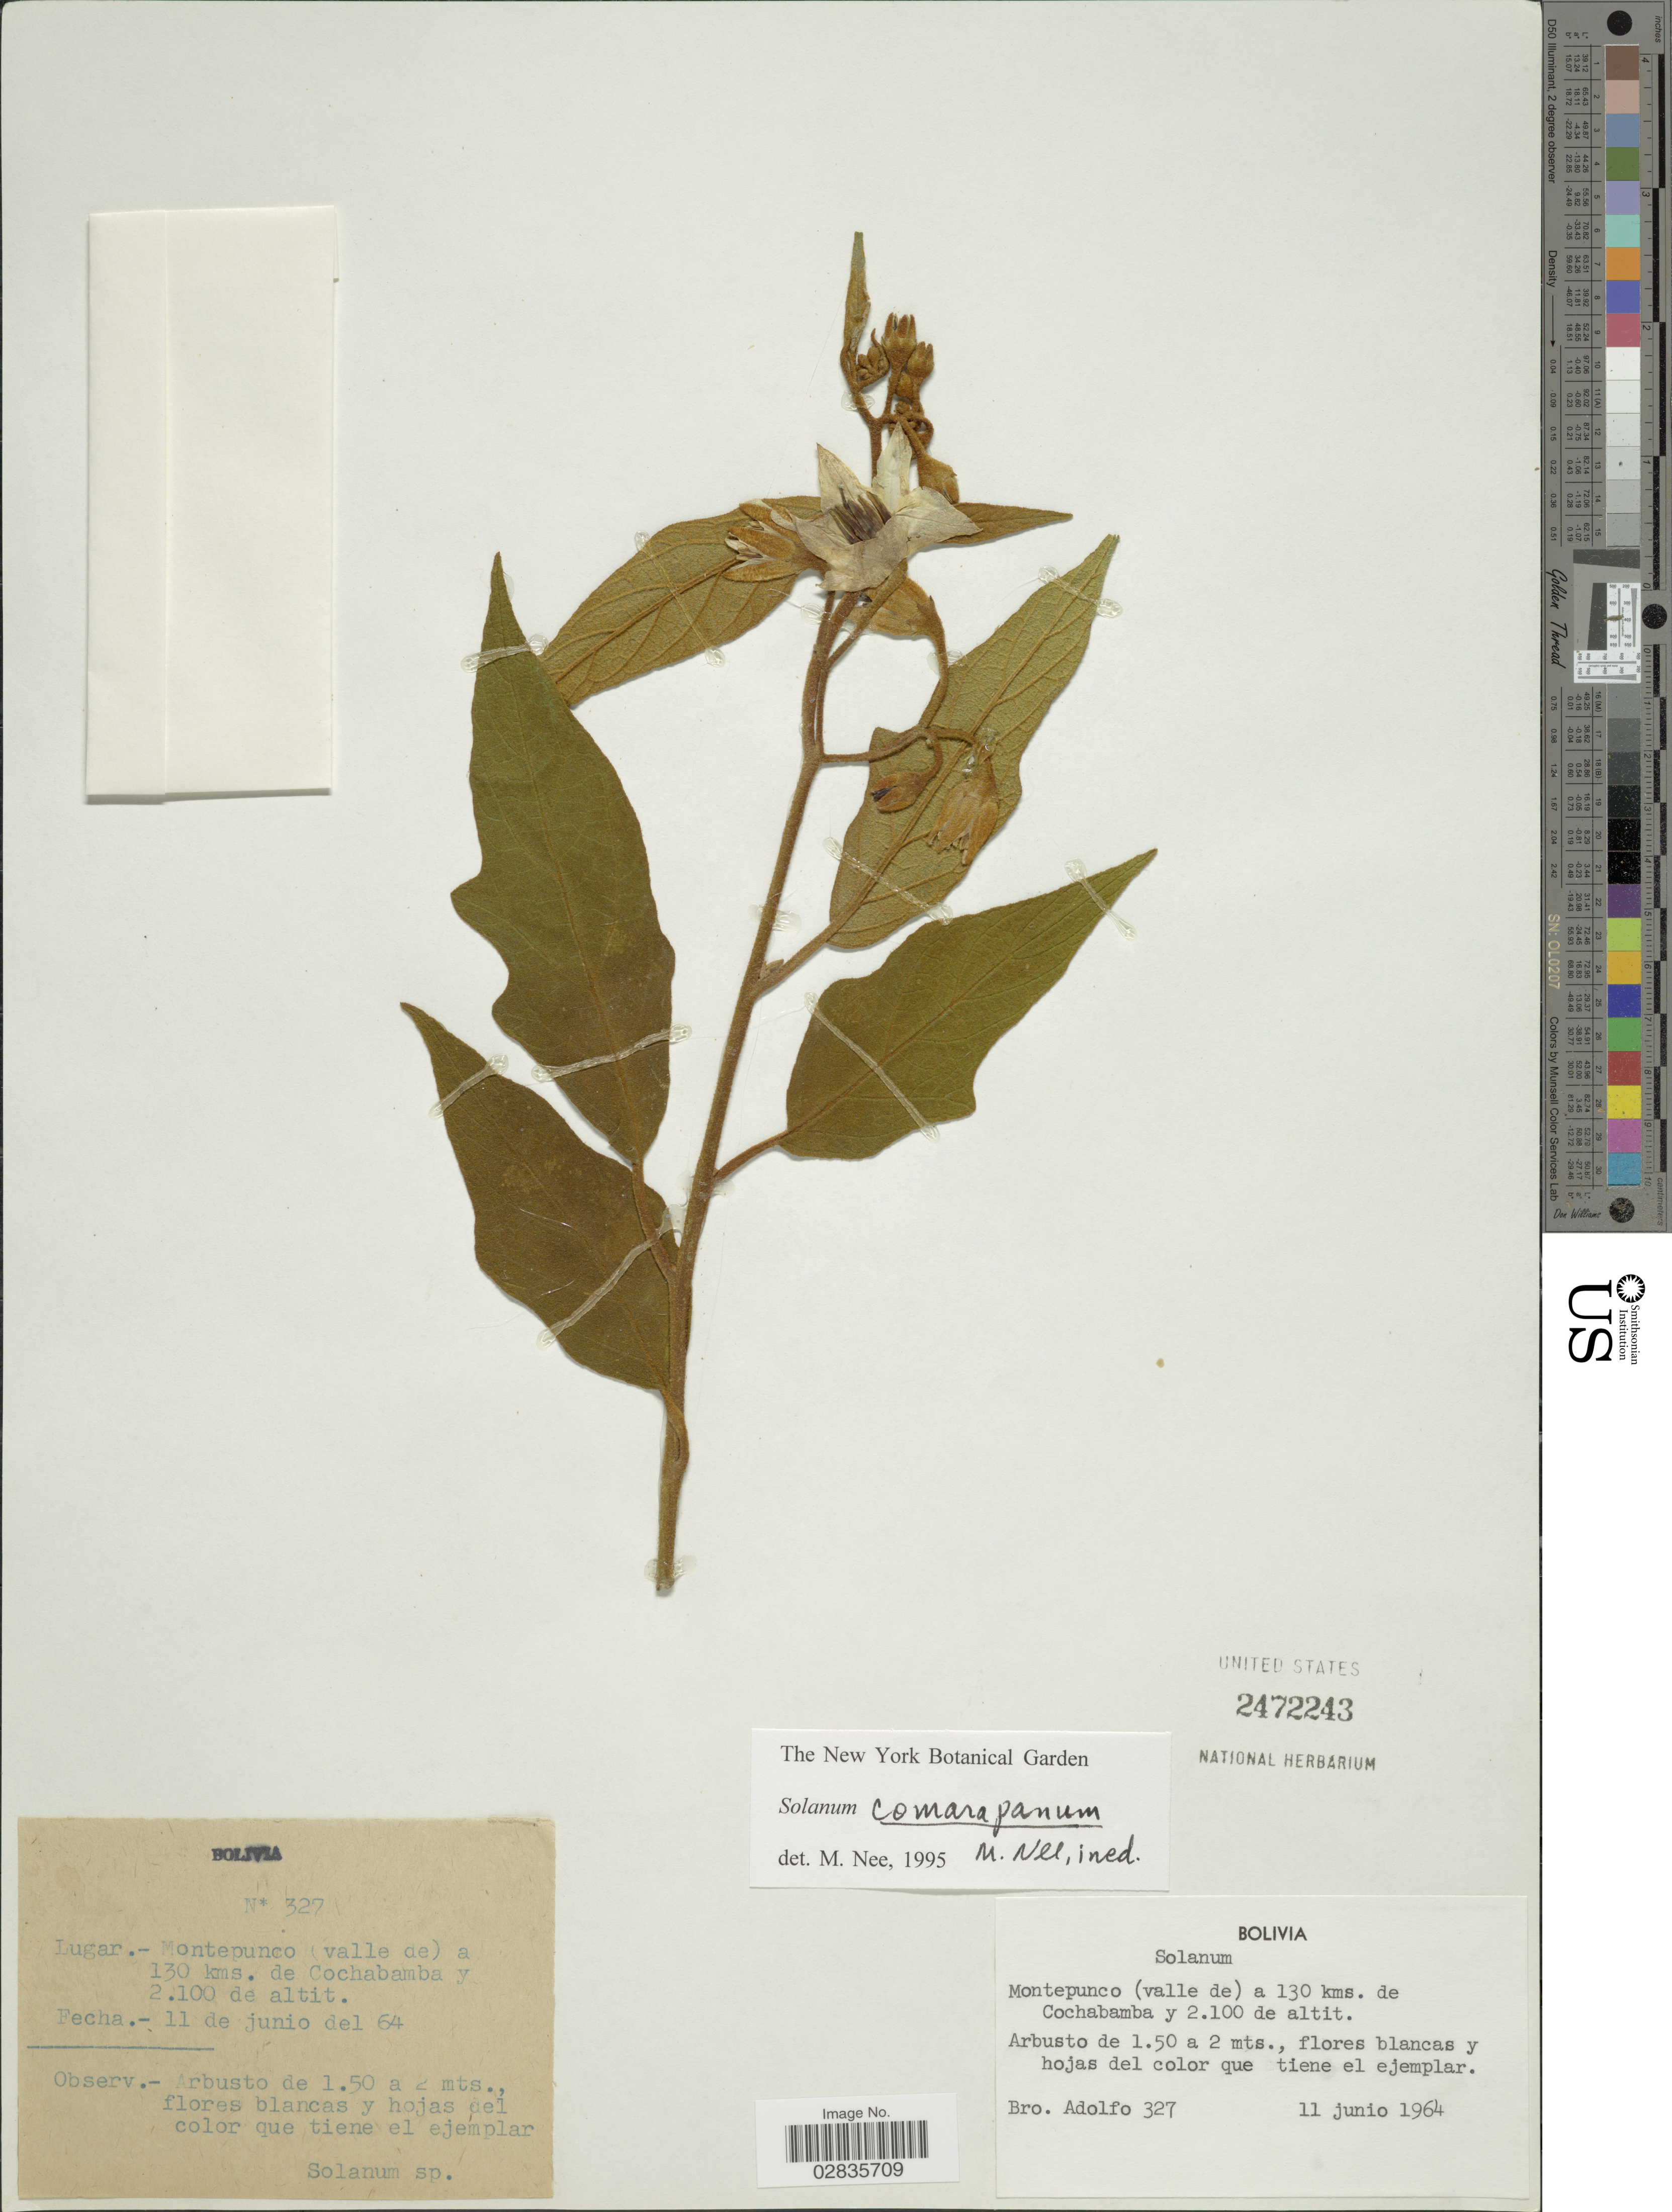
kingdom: Plantae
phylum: Tracheophyta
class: Magnoliopsida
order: Solanales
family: Solanaceae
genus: Solanum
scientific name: Solanum comarapanum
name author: M. Nee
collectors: Bro. Adolfo M.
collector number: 327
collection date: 1964-06-11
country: Bolivia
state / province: Cochabamba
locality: Montepuno (valle de) a 130 kms. de Cochabamba.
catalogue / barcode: US 2472243